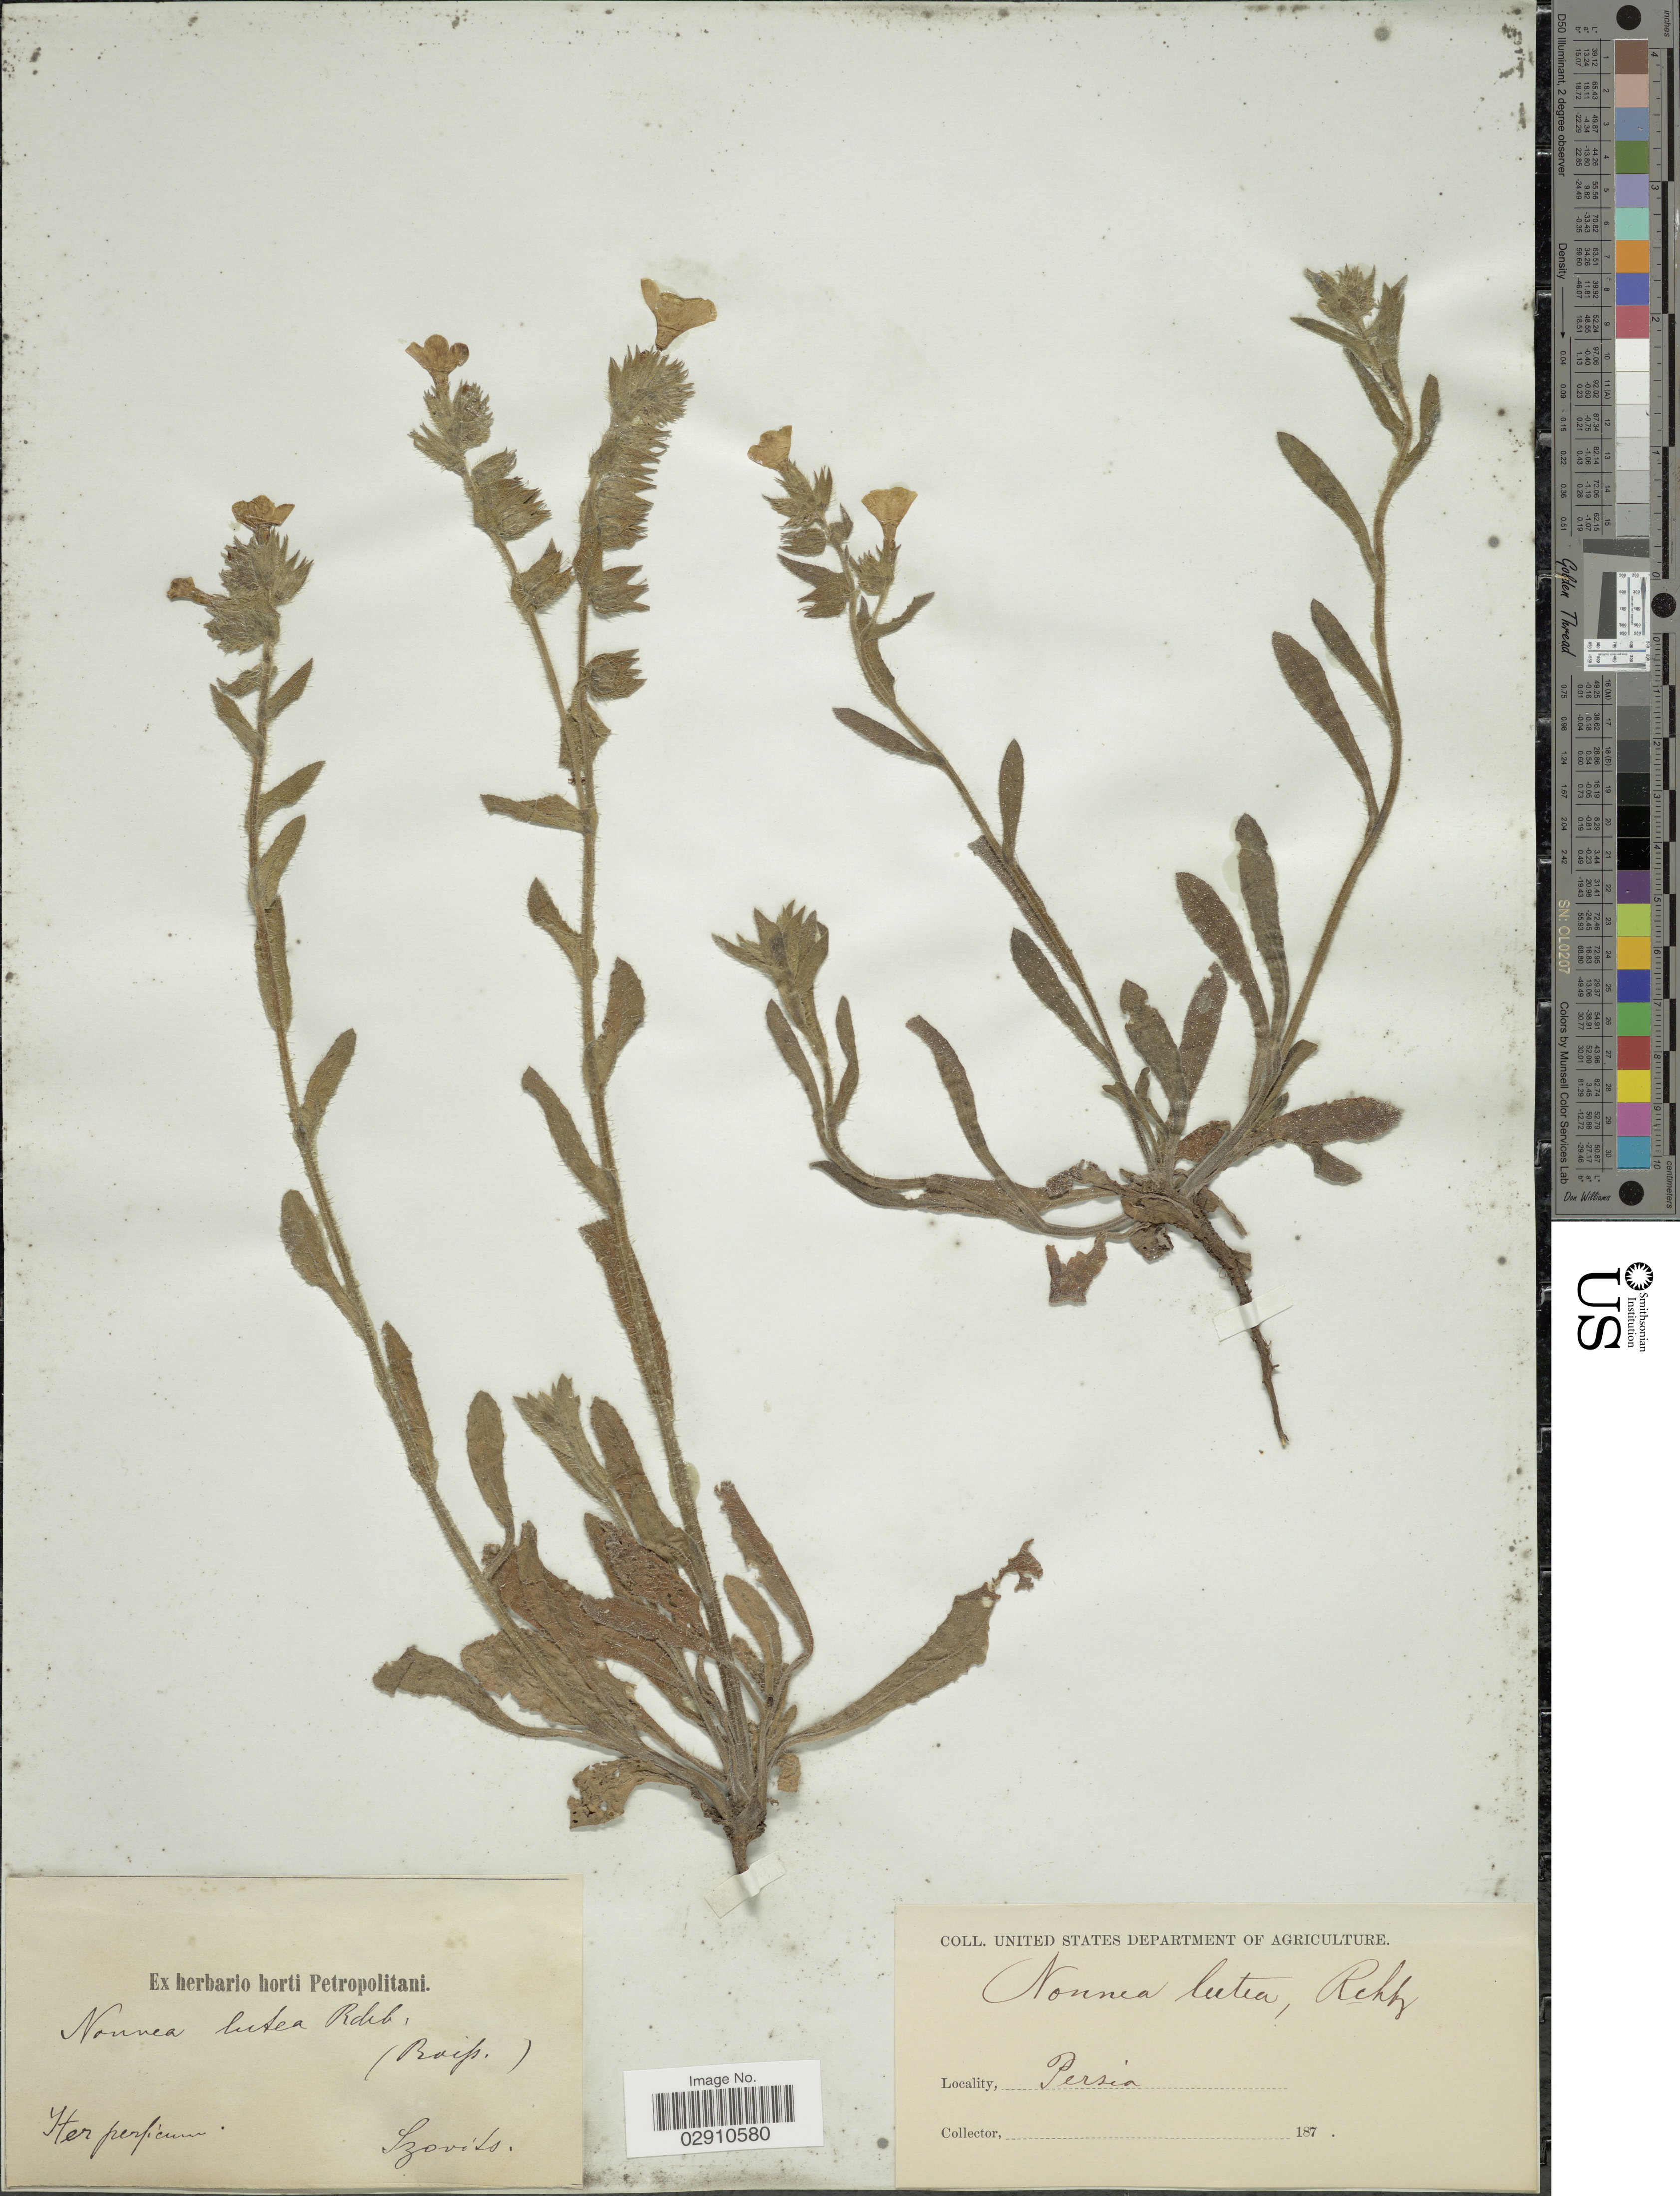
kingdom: Plantae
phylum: Tracheophyta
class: Magnoliopsida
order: Boraginales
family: Boraginaceae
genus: Nonea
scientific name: Nonea lutea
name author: (Desr.) DC.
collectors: Szovits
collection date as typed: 187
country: Iran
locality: Iter persicum. Persia.